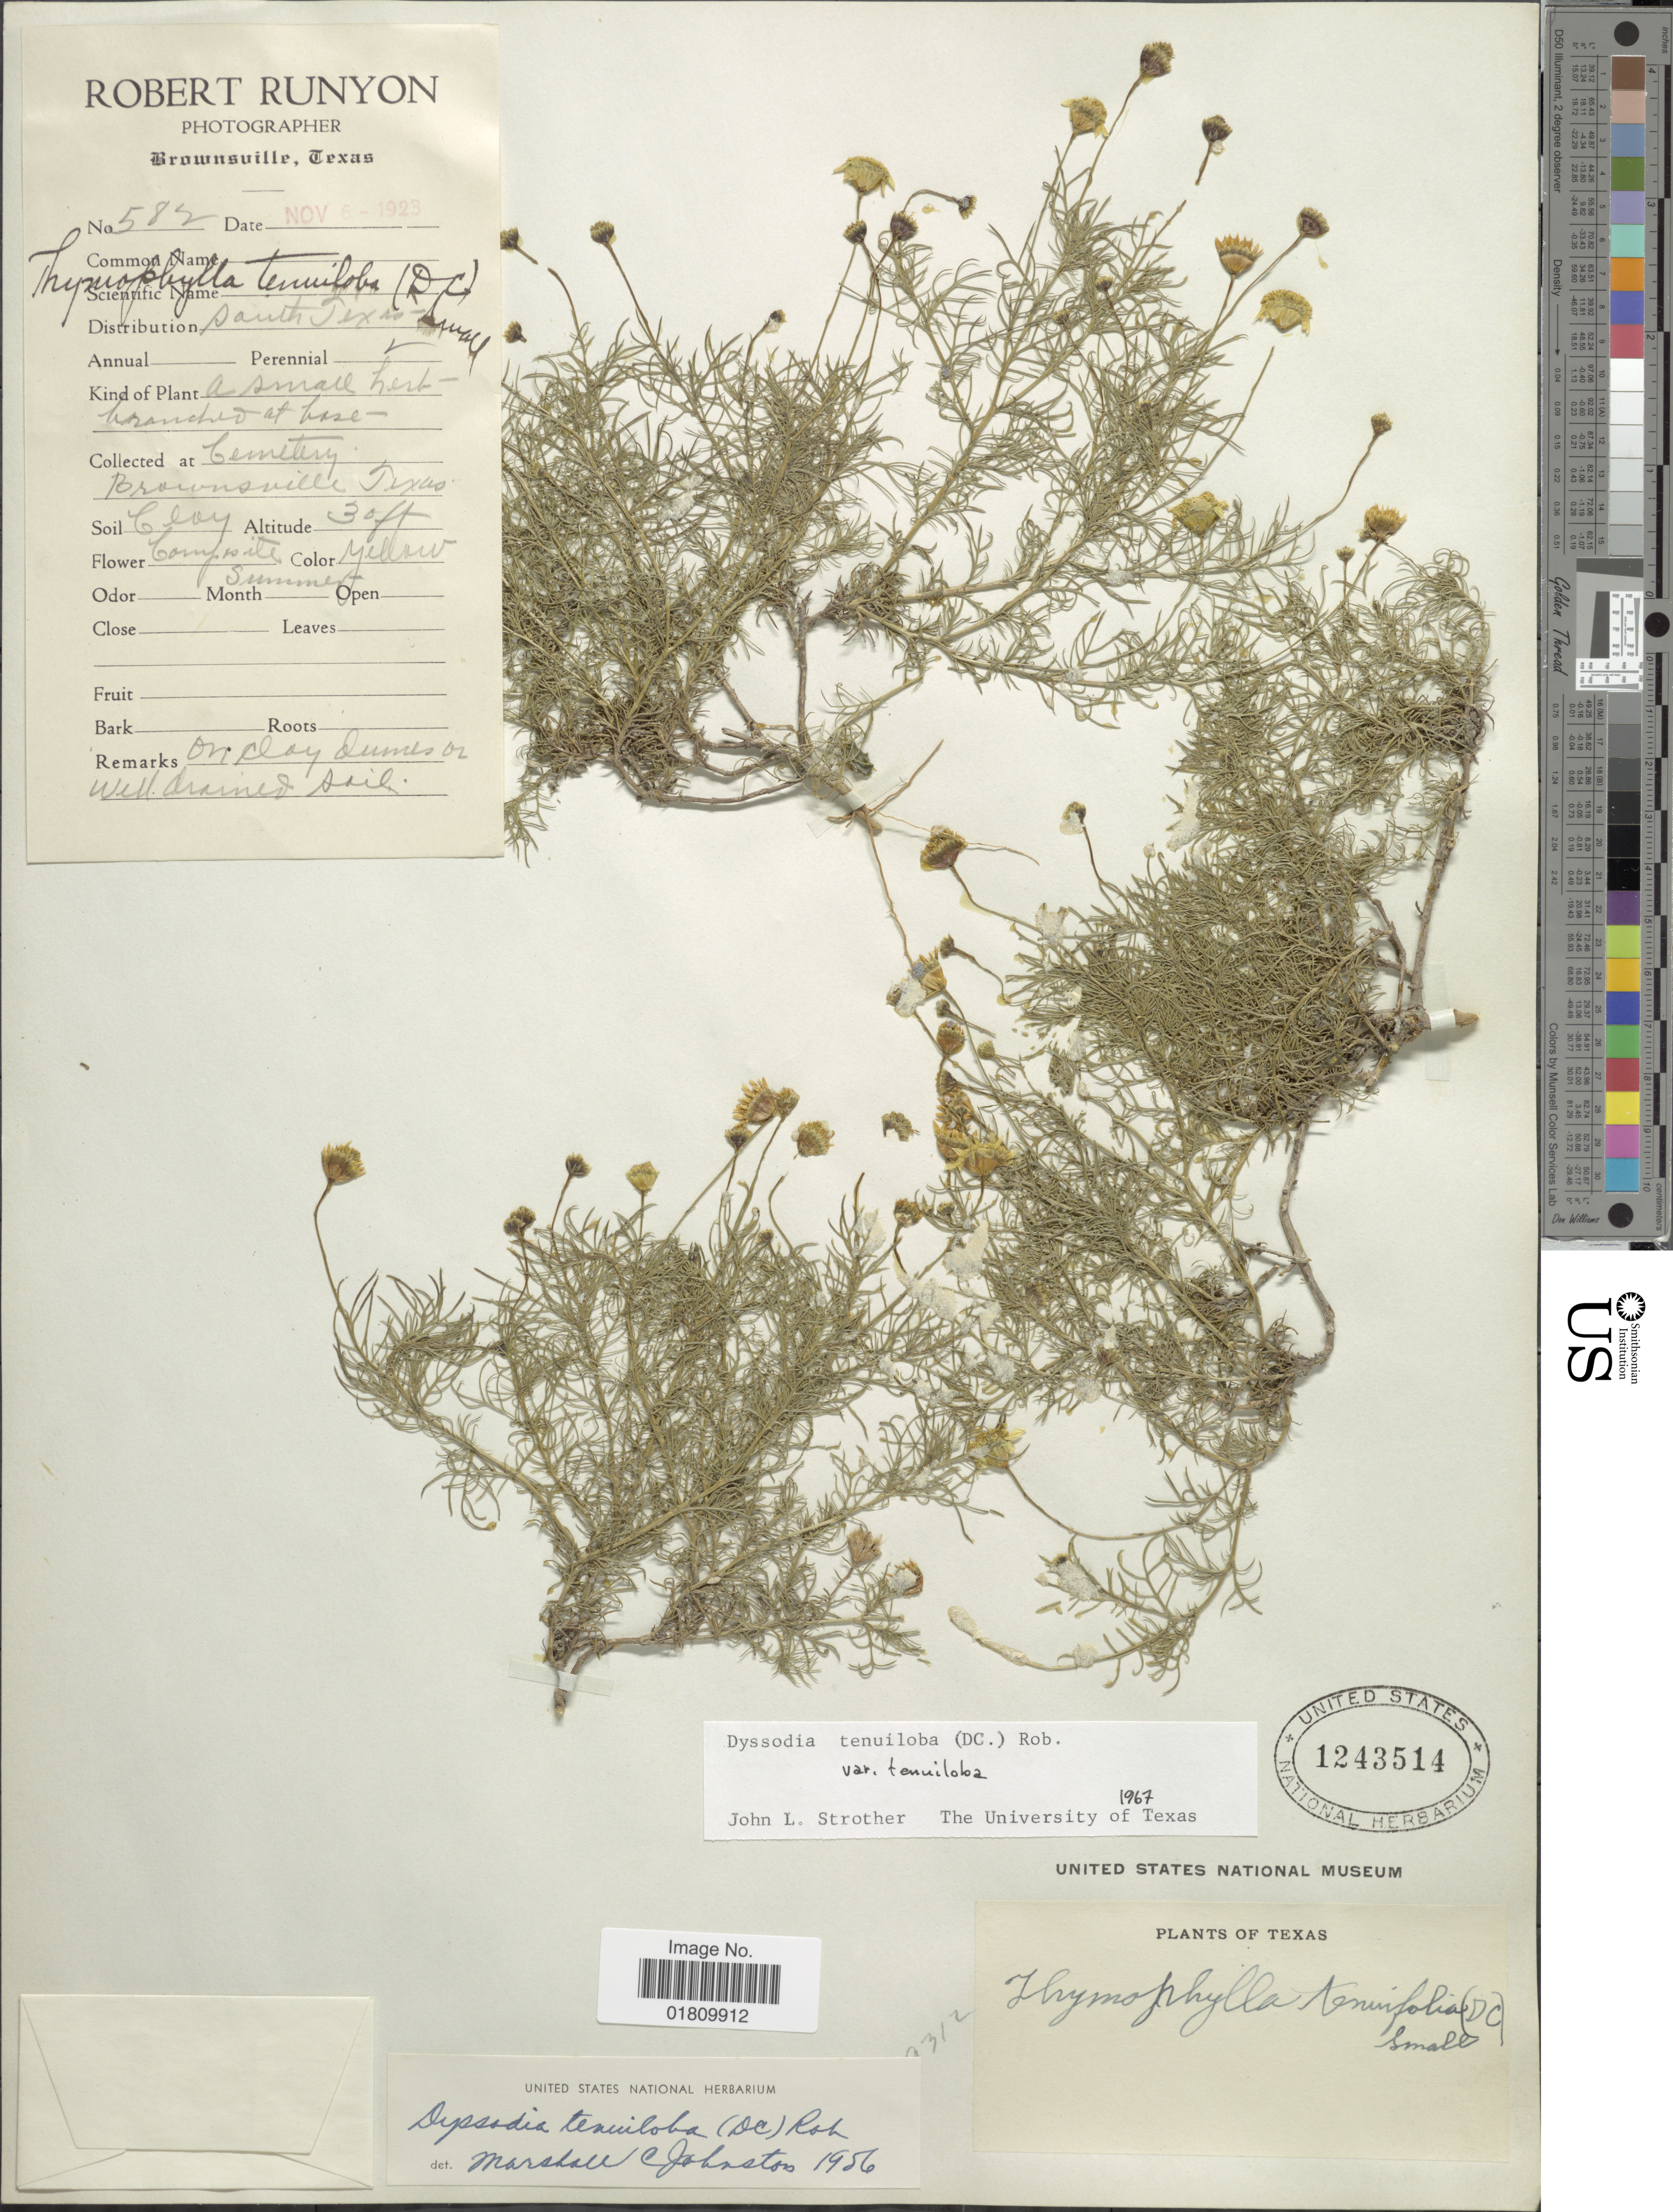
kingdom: Plantae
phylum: Tracheophyta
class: Magnoliopsida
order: Asterales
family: Asteraceae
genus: Thymophylla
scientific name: Thymophylla tenuiloba var. tenuiloba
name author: (DC.) Small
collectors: R. Runyon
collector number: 582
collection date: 1923-11-06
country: United States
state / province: Texas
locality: Cemetery, Brownsville, on clay clay dumes or well drained soil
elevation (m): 1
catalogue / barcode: US 1243514